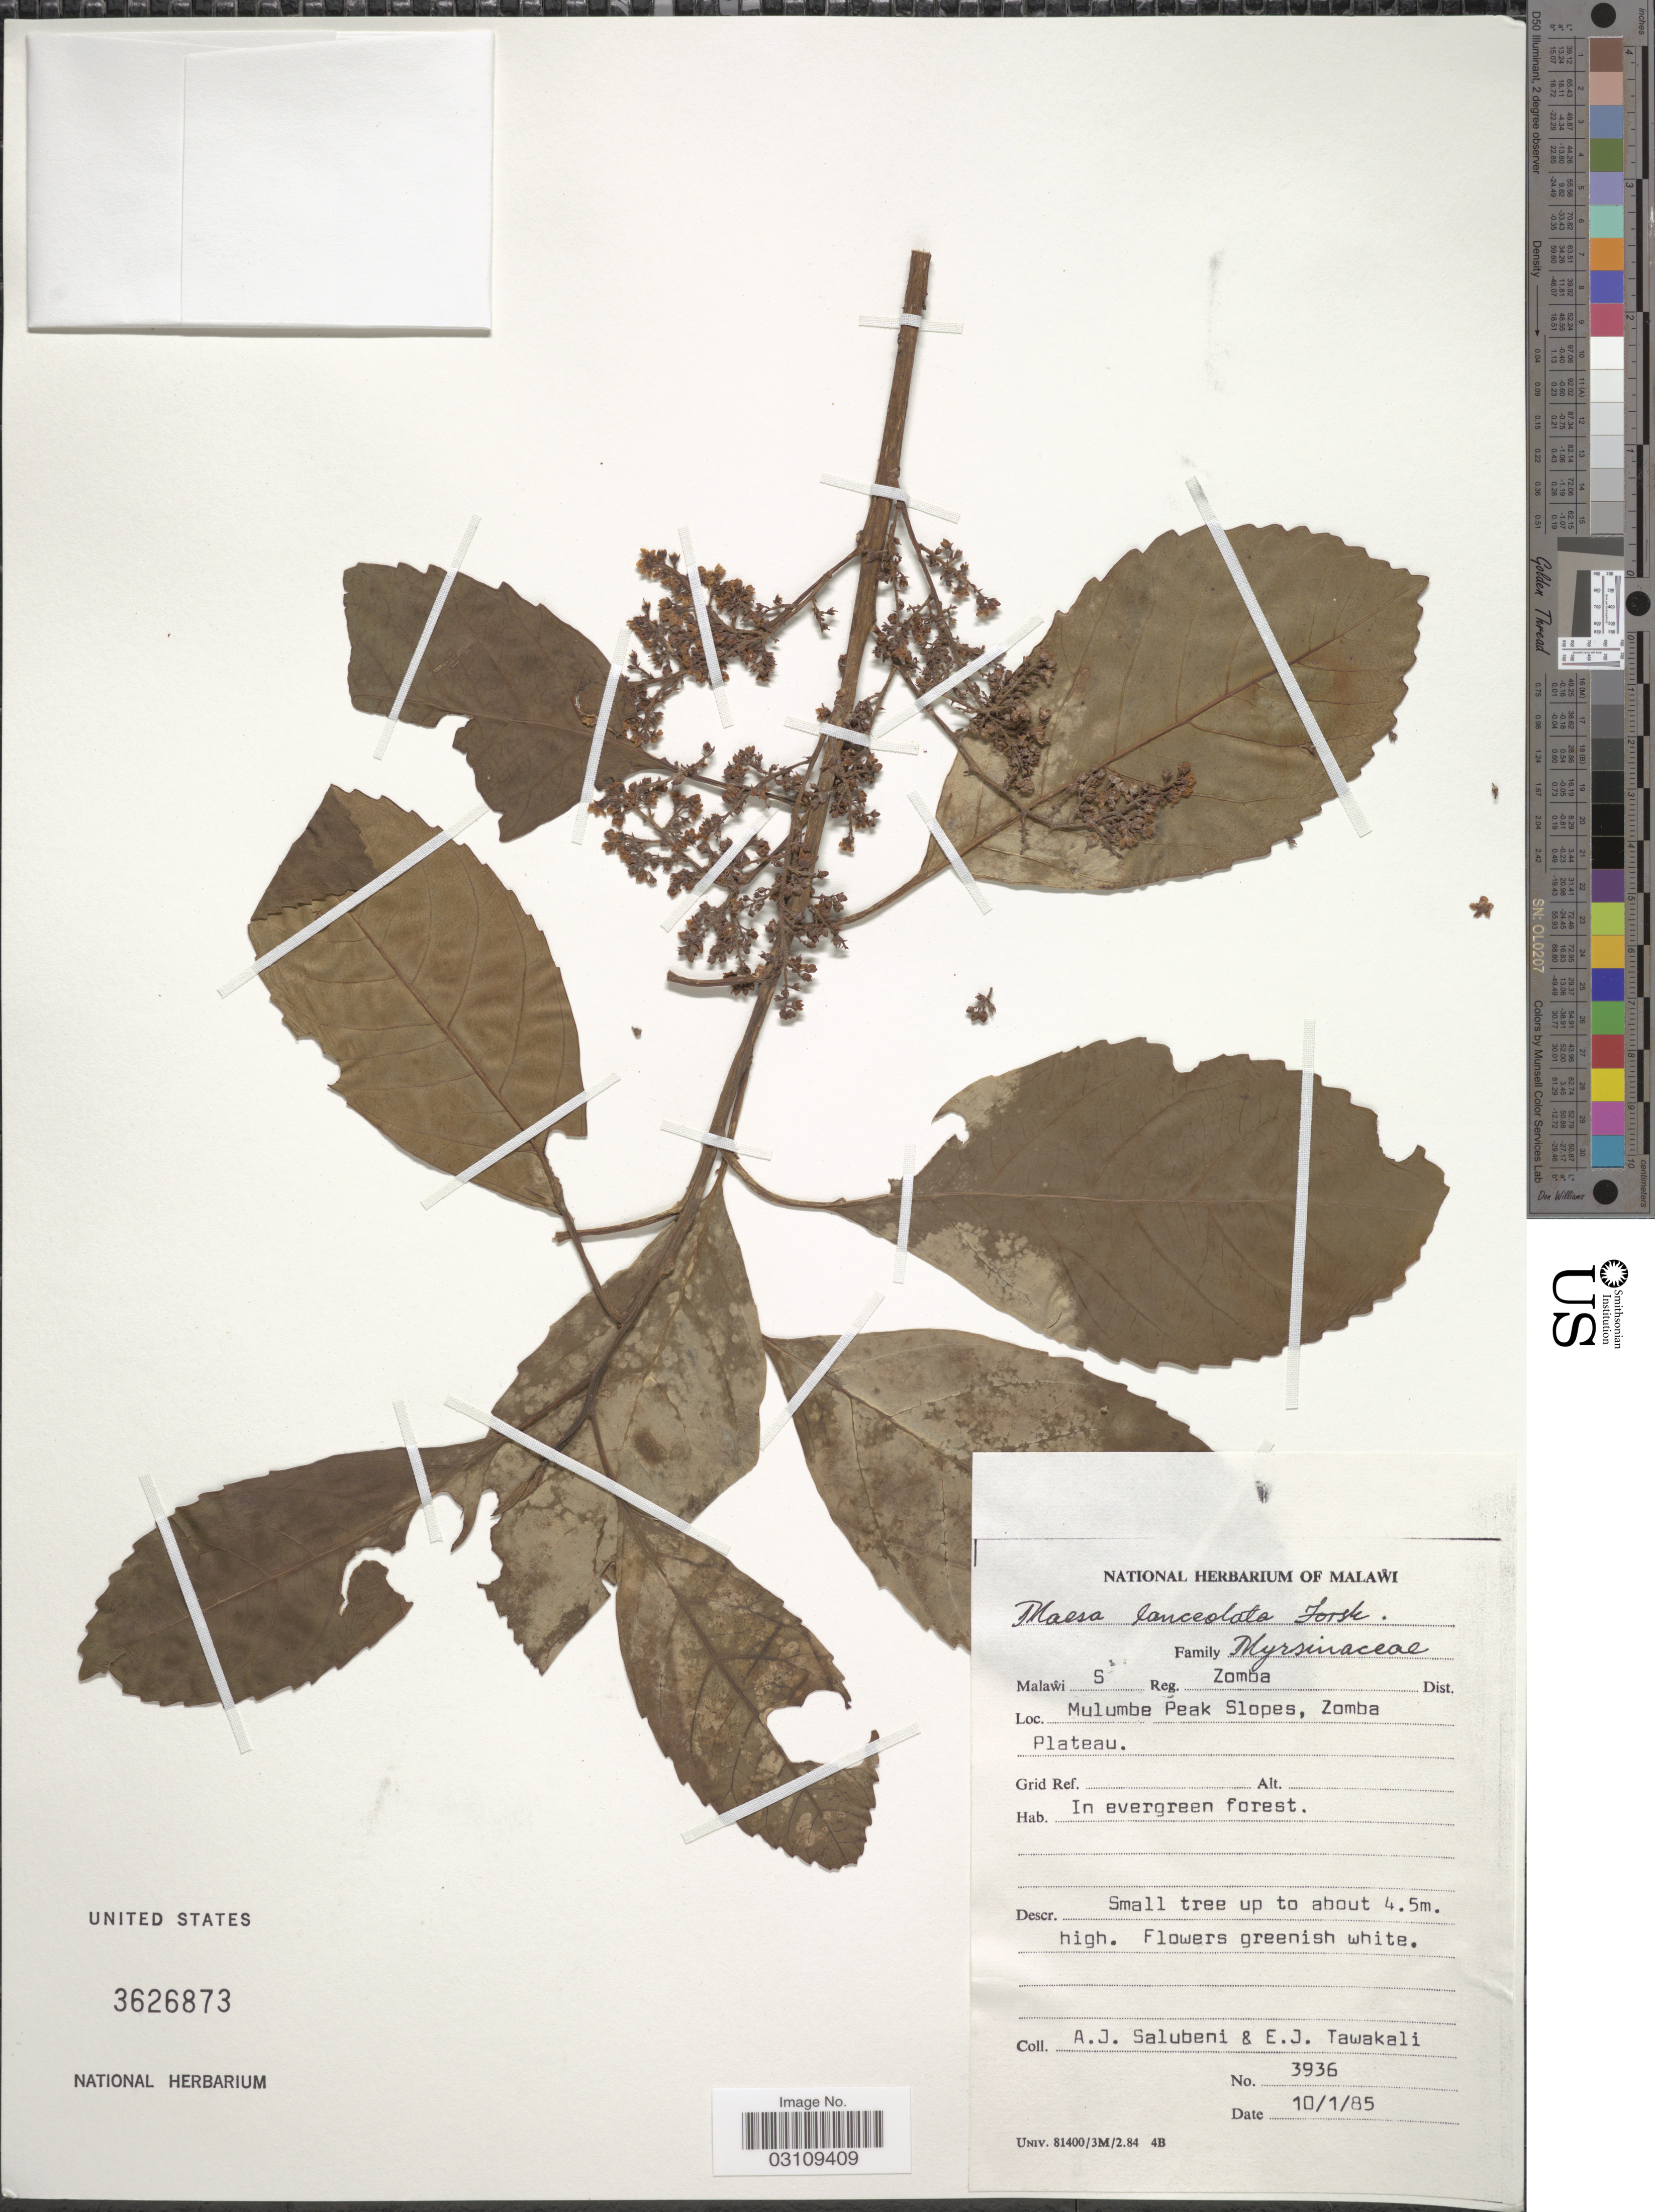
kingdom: Plantae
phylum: Tracheophyta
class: Magnoliopsida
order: Ericales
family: Primulaceae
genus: Maesa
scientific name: Maesa lanceolata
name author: Forssk.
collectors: A. J. Salubeni & E. Tawakali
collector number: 3936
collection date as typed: Transcribed d/m/y: 10/1/85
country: Malawi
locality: Malawi S Reg. Zomba Dist., Mulumbe Peak Slopes, Zomba Plateau.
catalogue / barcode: US 3626873